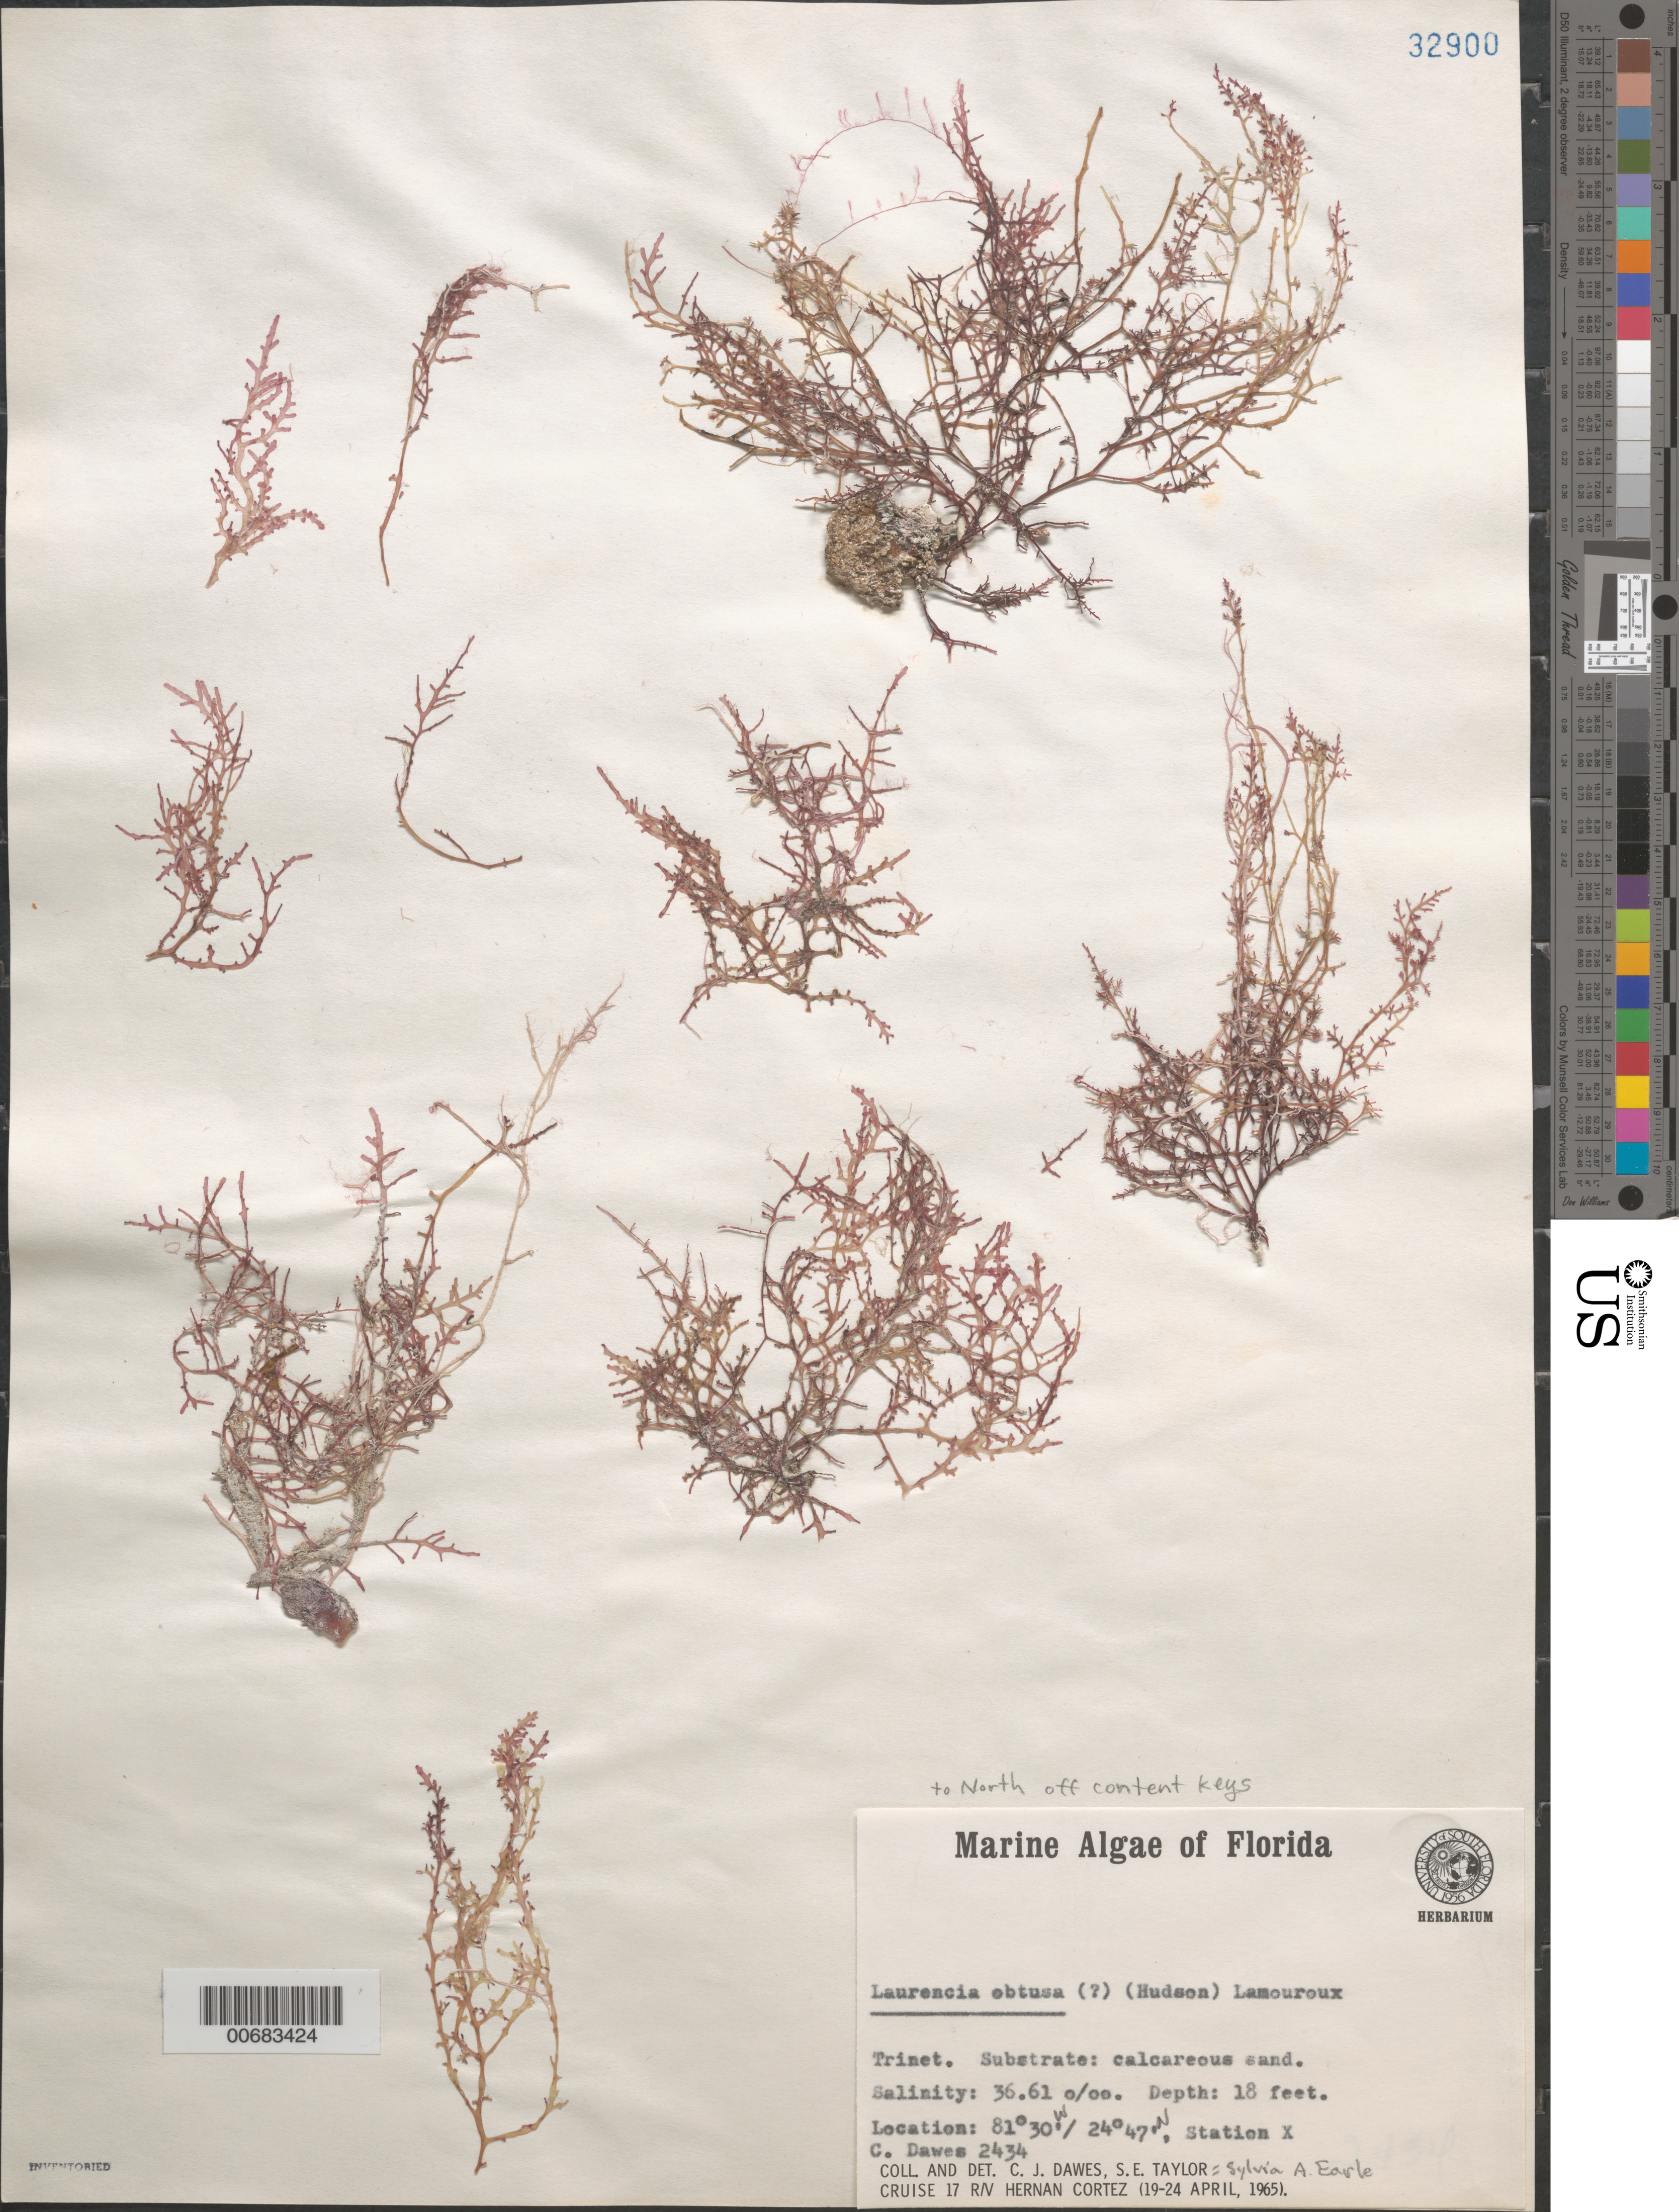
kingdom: Plantae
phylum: Rhodophyta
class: Florideophyceae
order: Ceramiales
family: Rhodomelaceae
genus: Laurencia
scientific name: Laurencia obtusa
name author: (Huds.) J.V.Lamouroux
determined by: Dawes, C. J.; Earle, S. A.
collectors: C. Dawes & S. A. Earle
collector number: CJD 2434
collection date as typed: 19 Apr 1965 to 24 Apr 1965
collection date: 1965-04-19/1965-04-24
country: United States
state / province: Florida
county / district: Monroe County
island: Florida Keys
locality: Off Content Keys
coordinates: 24 47' N, 81 30' W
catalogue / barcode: US 32900